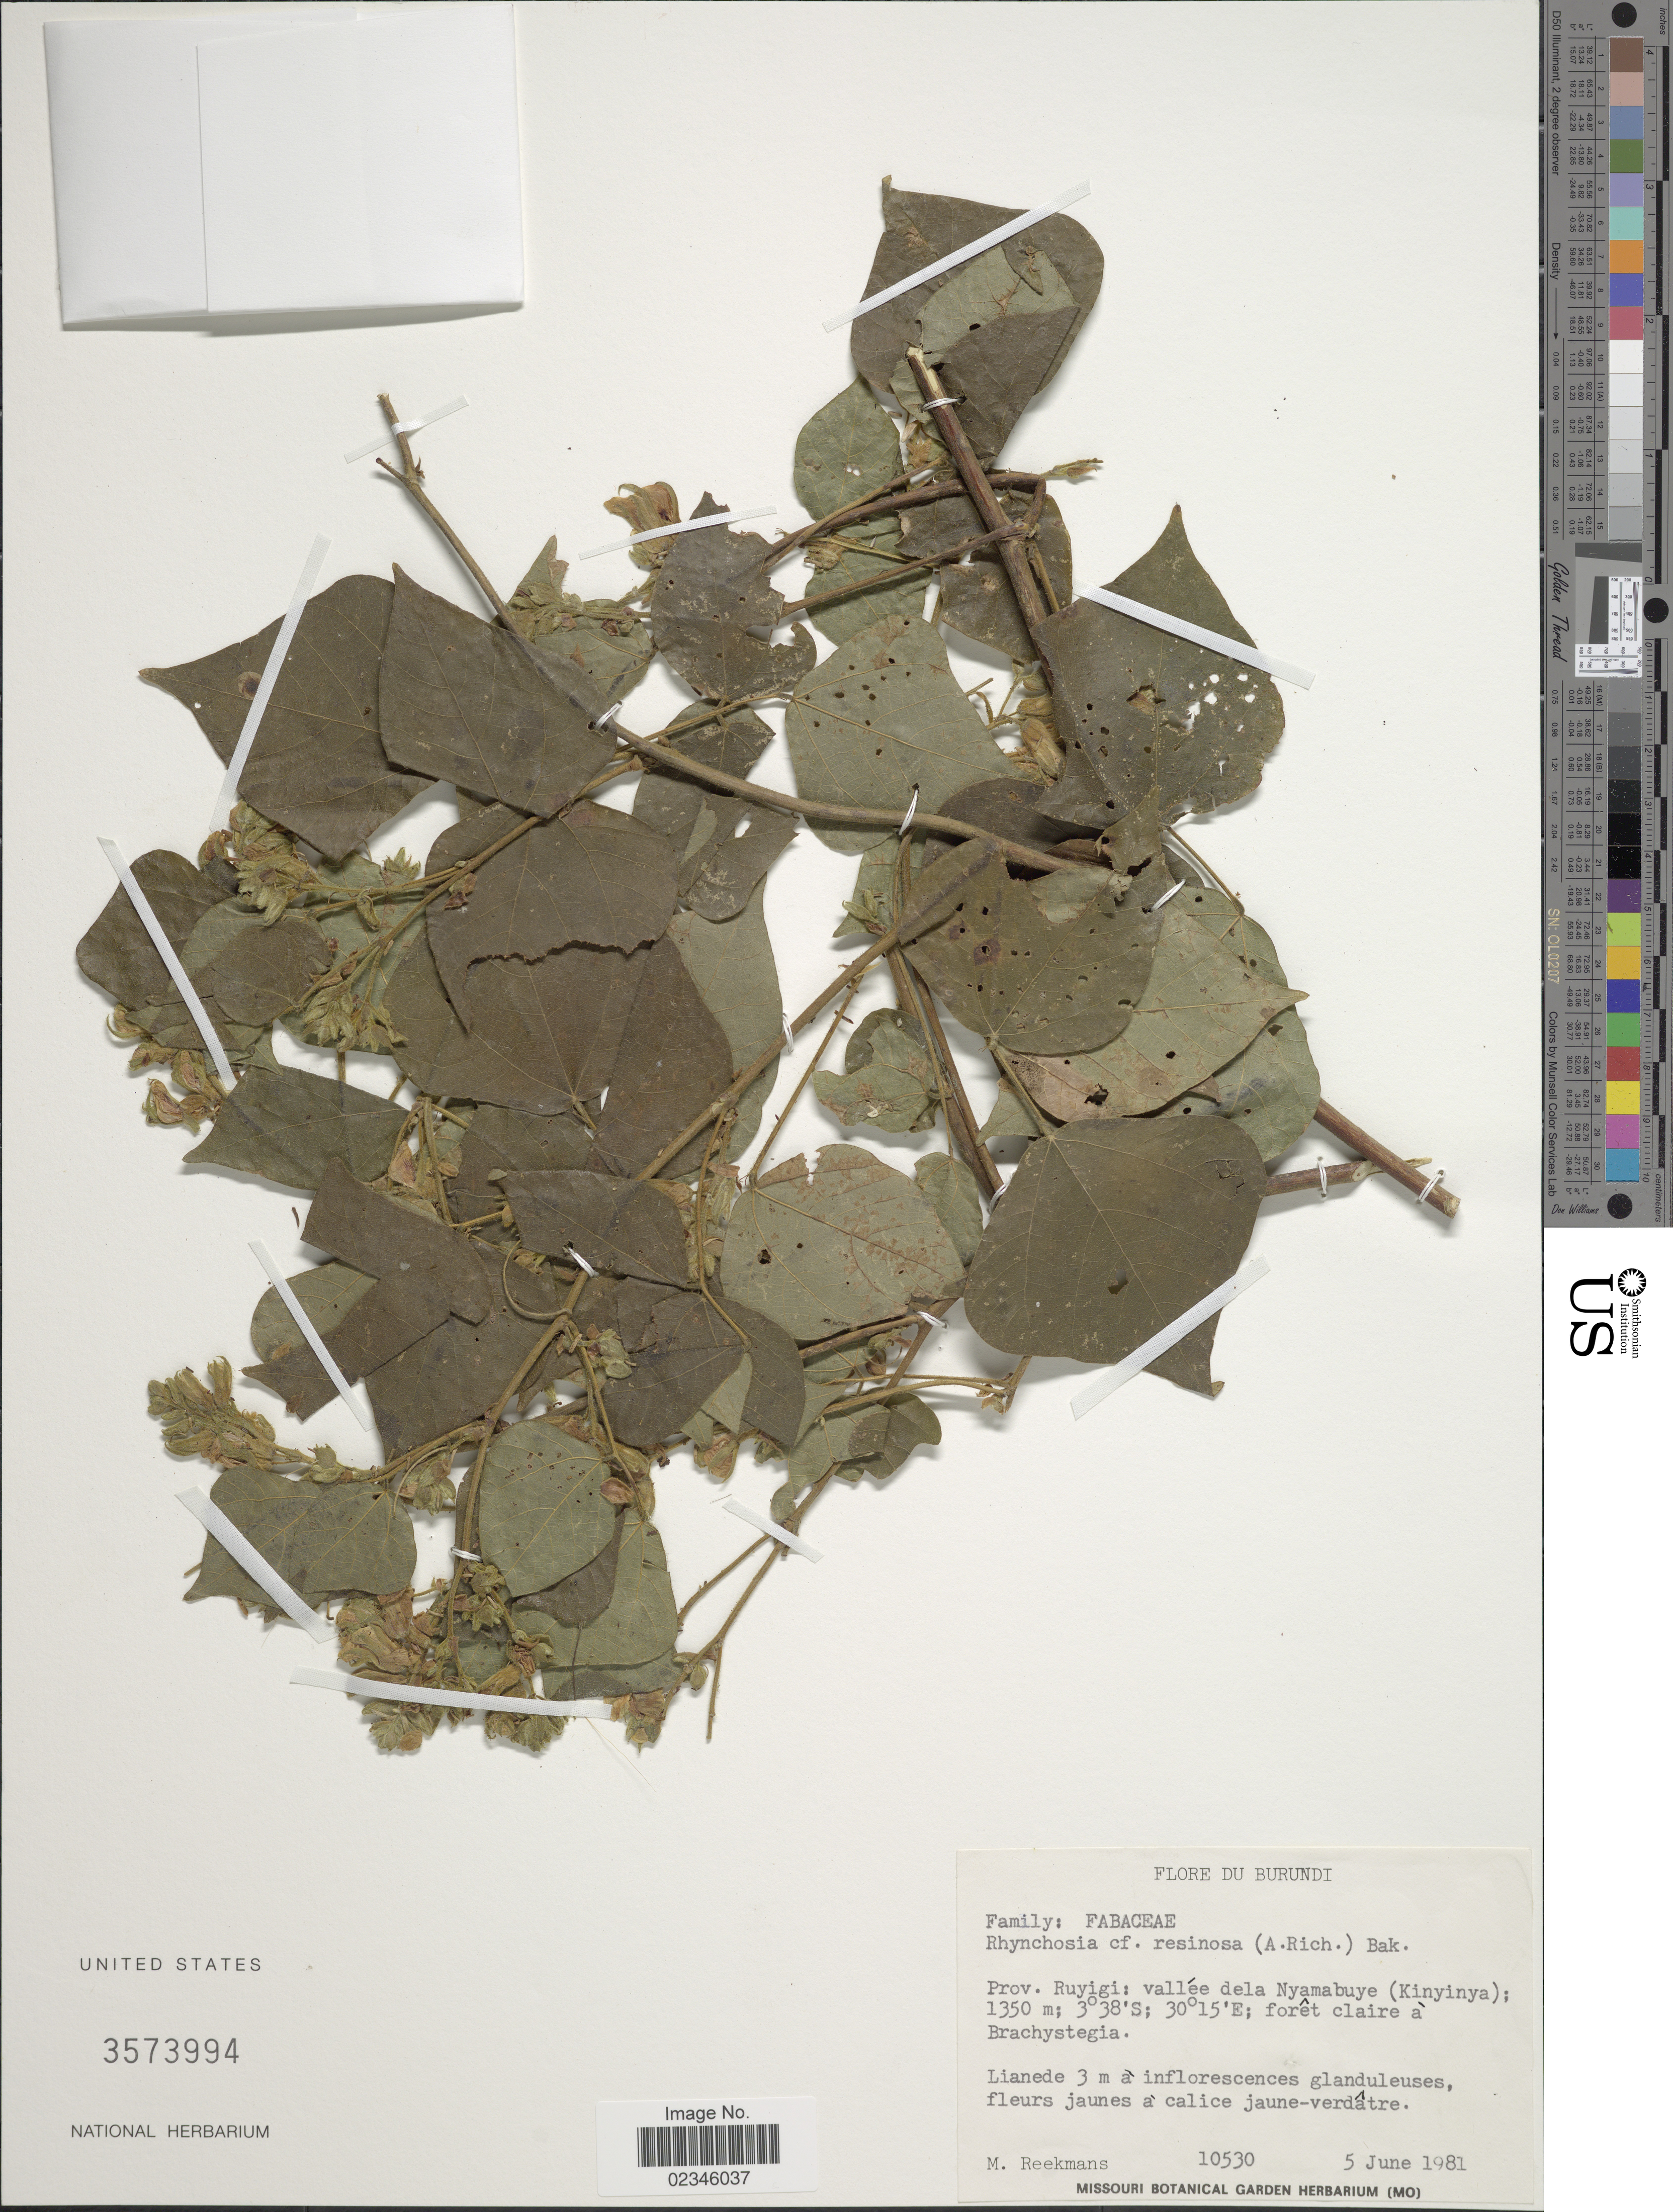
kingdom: Plantae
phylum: Tracheophyta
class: Magnoliopsida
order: Fabales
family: Fabaceae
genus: Rhynchosia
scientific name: Rhynchosia resinosa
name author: (Hochst. ex A. Rich.) Baker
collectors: M. Reekmans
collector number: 10530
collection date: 1981-06-05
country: Burundi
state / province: Ruyigi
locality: Vallee dela Nyamabuye (Kinyinya); foret claire a Brachystegia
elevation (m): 1350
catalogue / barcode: US 3573994